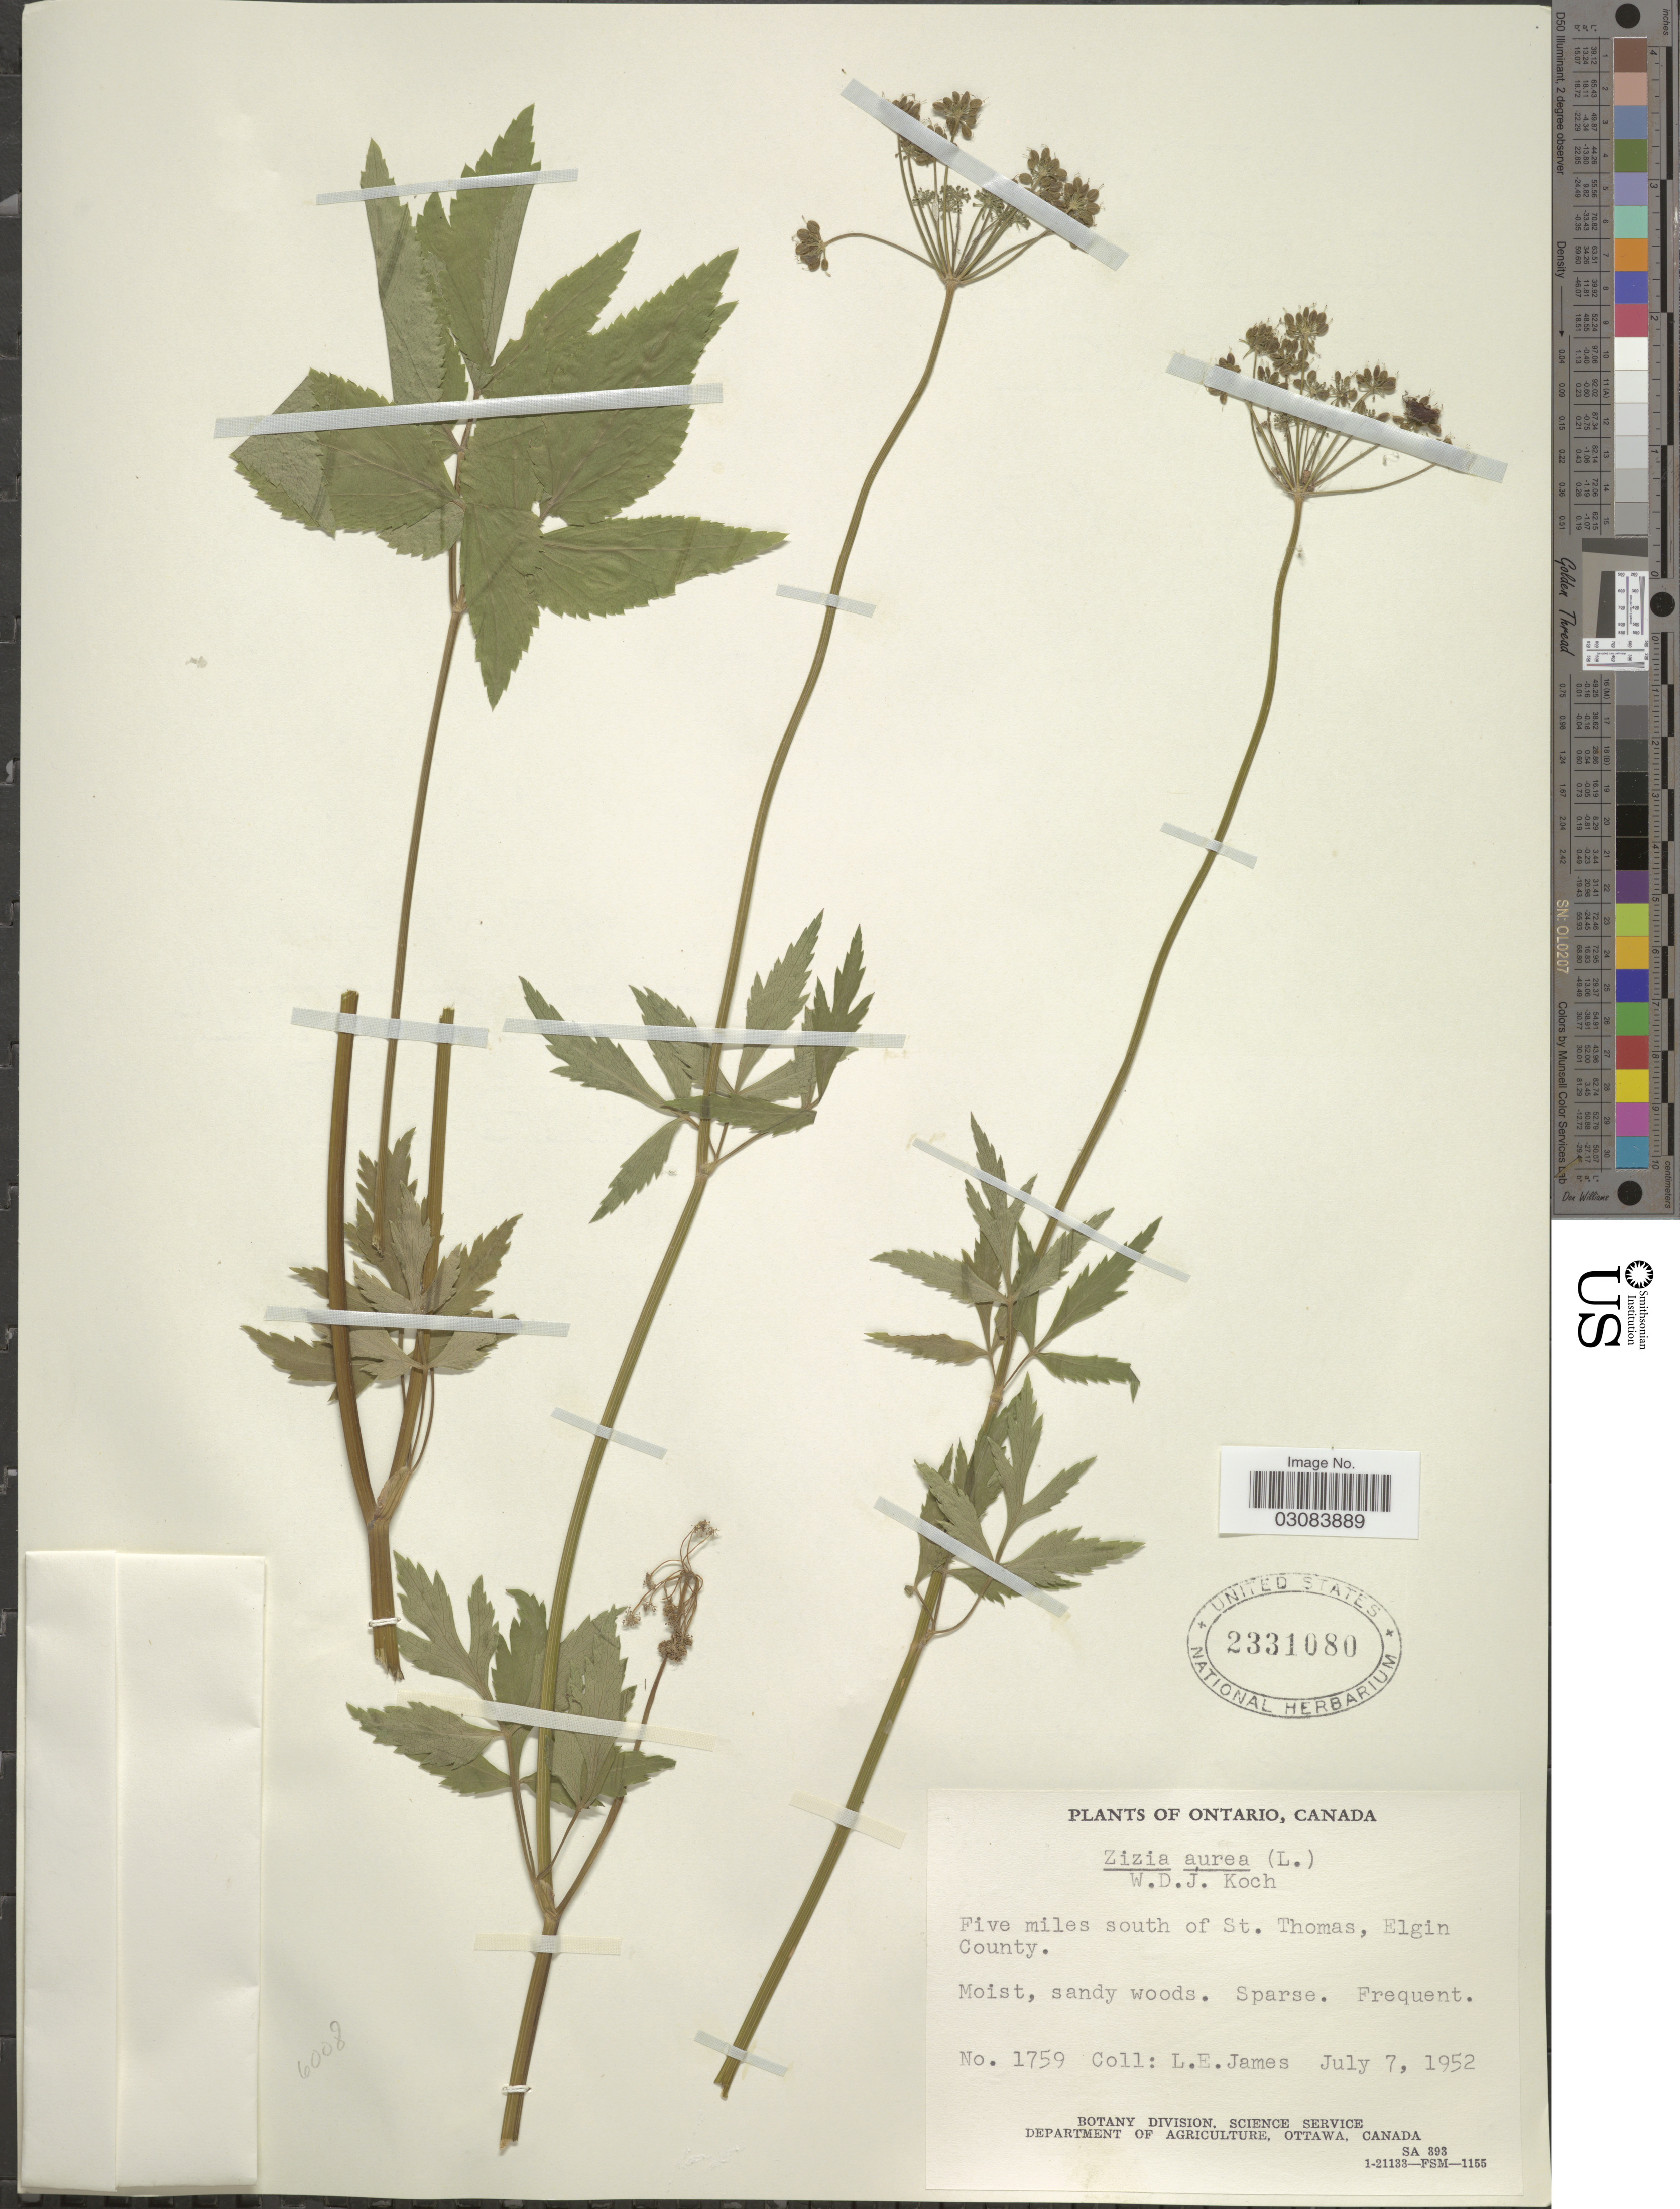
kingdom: Plantae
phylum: Tracheophyta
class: Magnoliopsida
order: Apiales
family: Apiaceae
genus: Zizia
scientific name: Zizia aurea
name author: (L.) Koch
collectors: L. E. James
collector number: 1759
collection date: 1952-07-07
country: Canada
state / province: Ontario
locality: Five miles south of St. Thomas, Elgin County.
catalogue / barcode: US 2331080